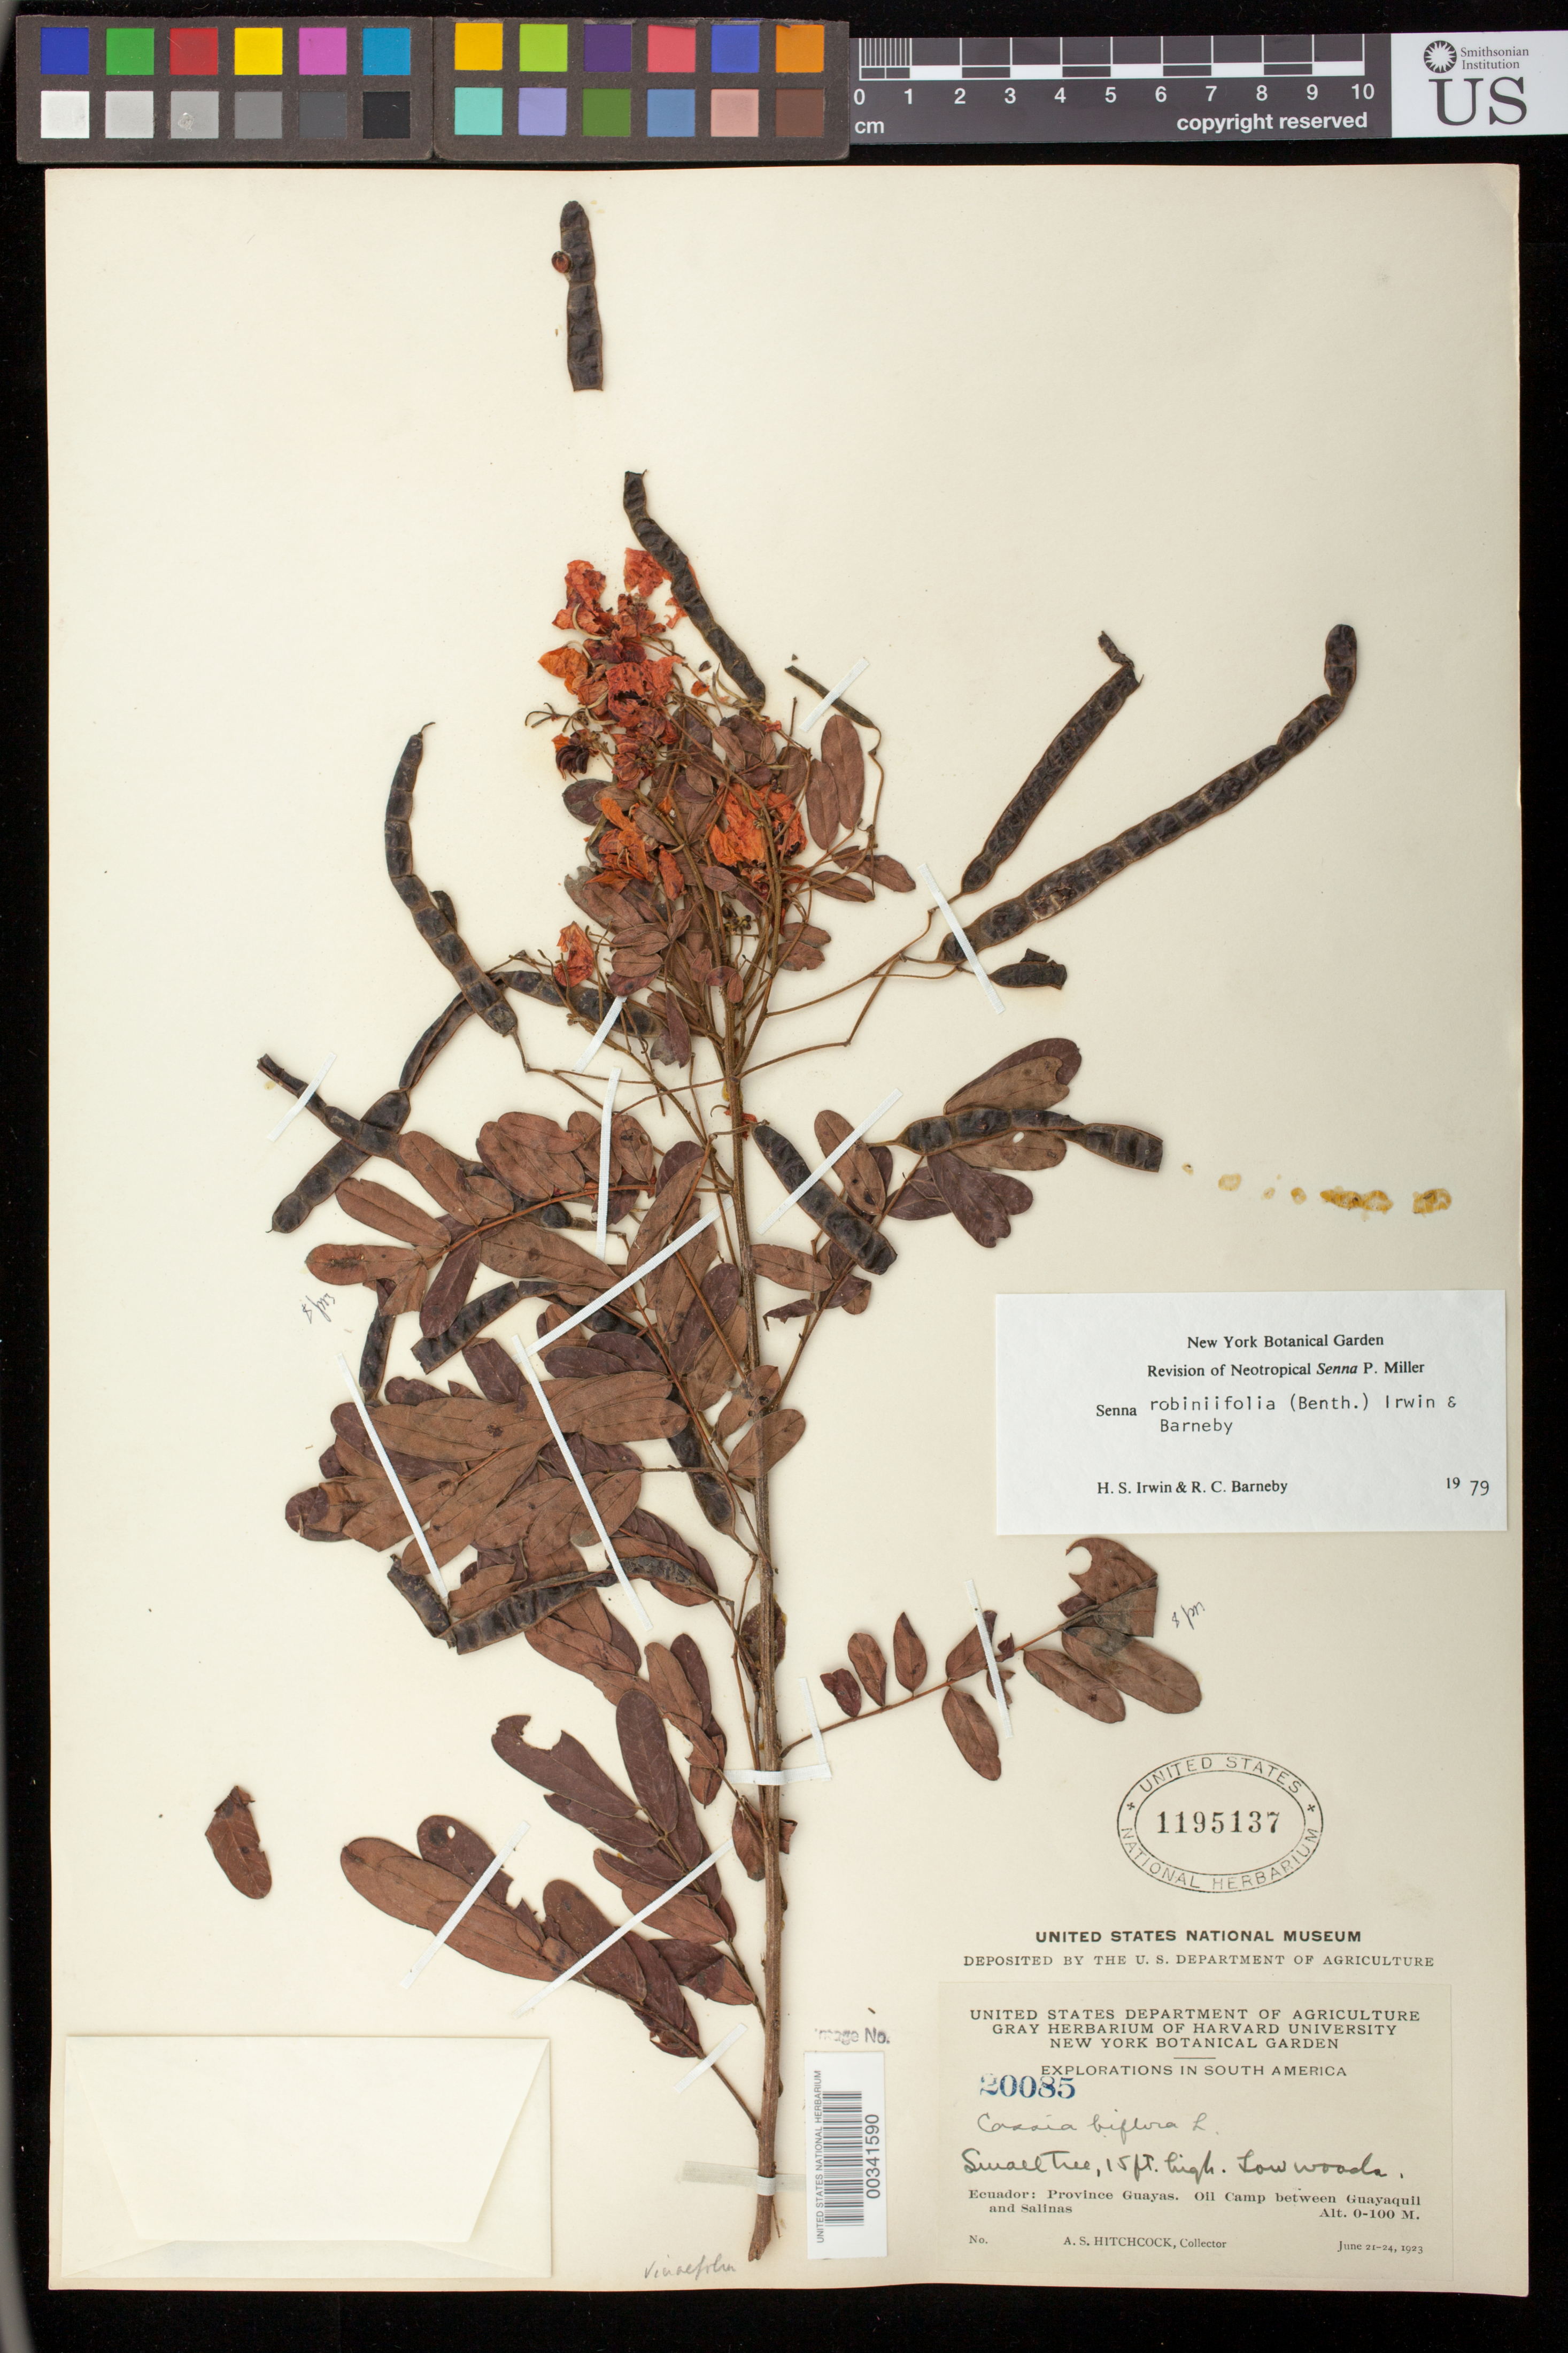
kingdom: Plantae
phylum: Tracheophyta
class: Magnoliopsida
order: Fabales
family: Fabaceae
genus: Senna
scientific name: Senna robiniifolia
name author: (Benth.) H.S. Irwin & Barneby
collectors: A. S. Hitchcock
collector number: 20085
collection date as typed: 21 Jun 1923 to 24 Jun 1923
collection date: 1923-06-21/1923-06-24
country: Ecuador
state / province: Guayas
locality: Oil camp between Guayaquil and Salinas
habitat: Low woods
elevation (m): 0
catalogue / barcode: US 1195137